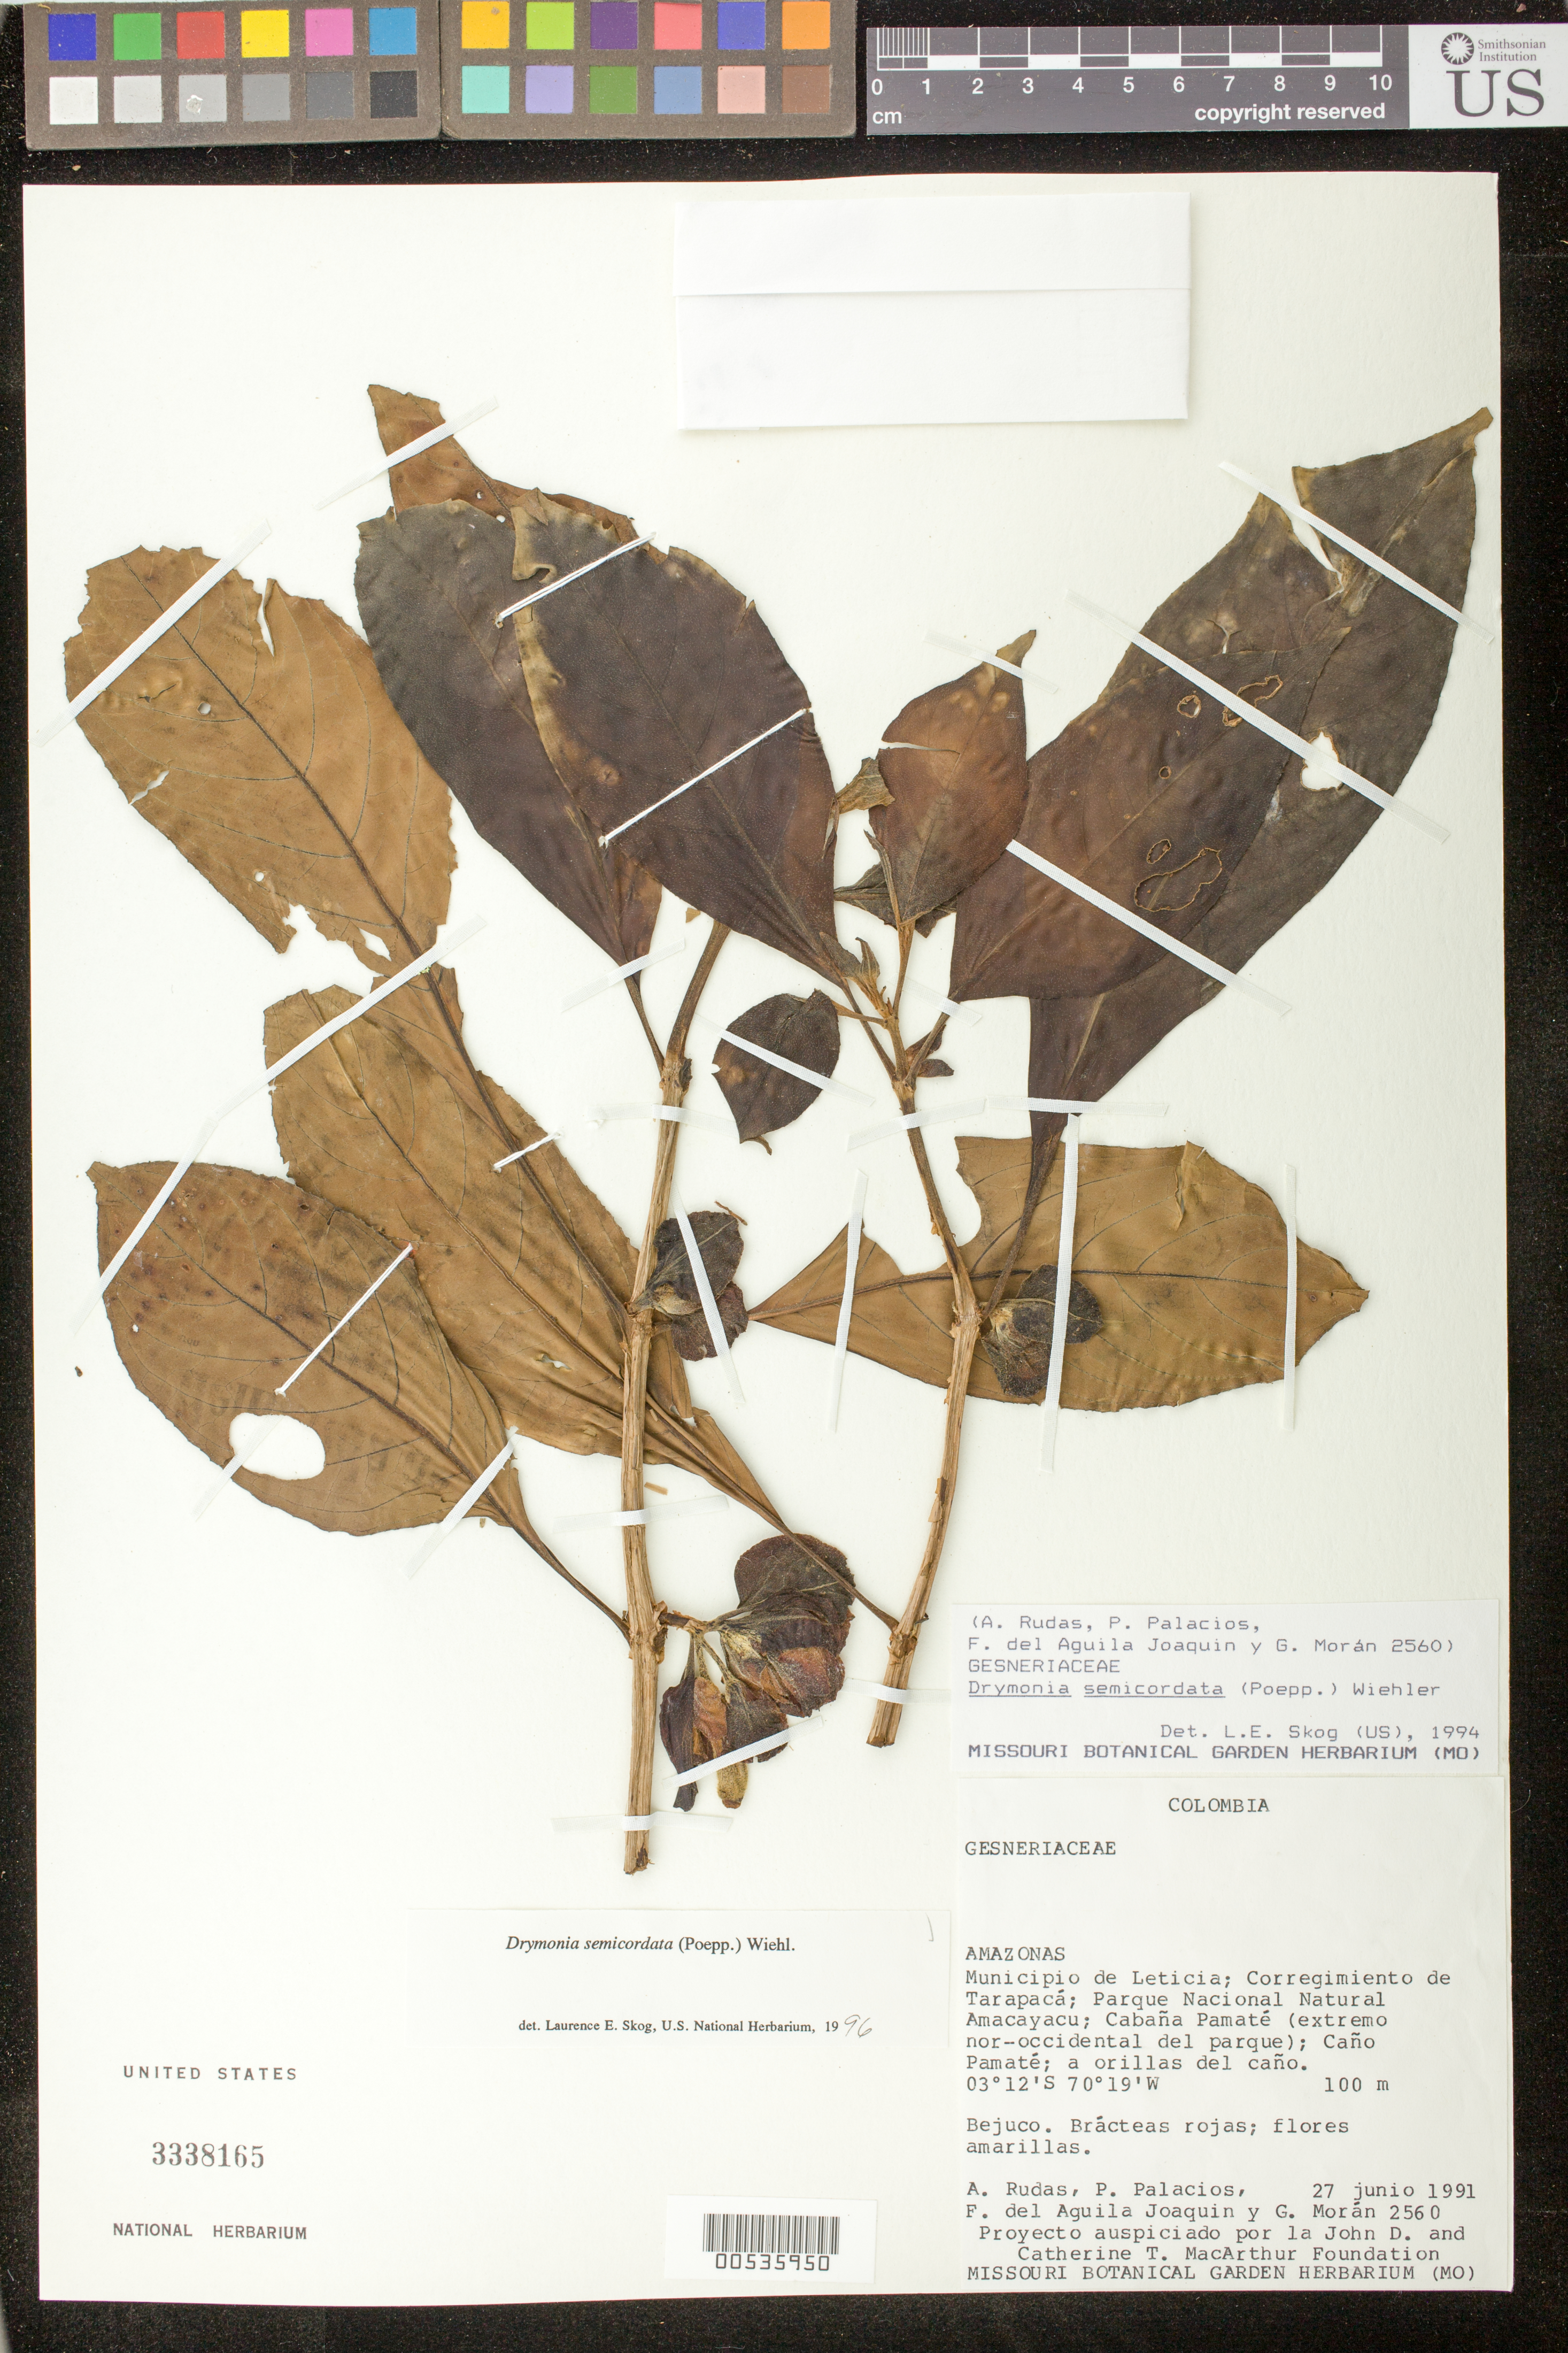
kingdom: Plantae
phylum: Tracheophyta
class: Magnoliopsida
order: Lamiales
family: Gesneriaceae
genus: Drymonia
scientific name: Drymonia semicordata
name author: (Poepp.) Wiehler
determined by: Skog, Laurence E.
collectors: A. Rudas & et al.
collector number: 2560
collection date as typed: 27 Jun 1991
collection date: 1991-06-27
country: Colombia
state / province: Amazônas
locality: Mpio. de Leticia; corregimiento de Tarapacá; Parque Nacional Natural Amacayacu; Cabaña Pamaté (extremo nor-occidental del parque); Caño Pamaté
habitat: A orillas del caño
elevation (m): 100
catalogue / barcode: US 3338165